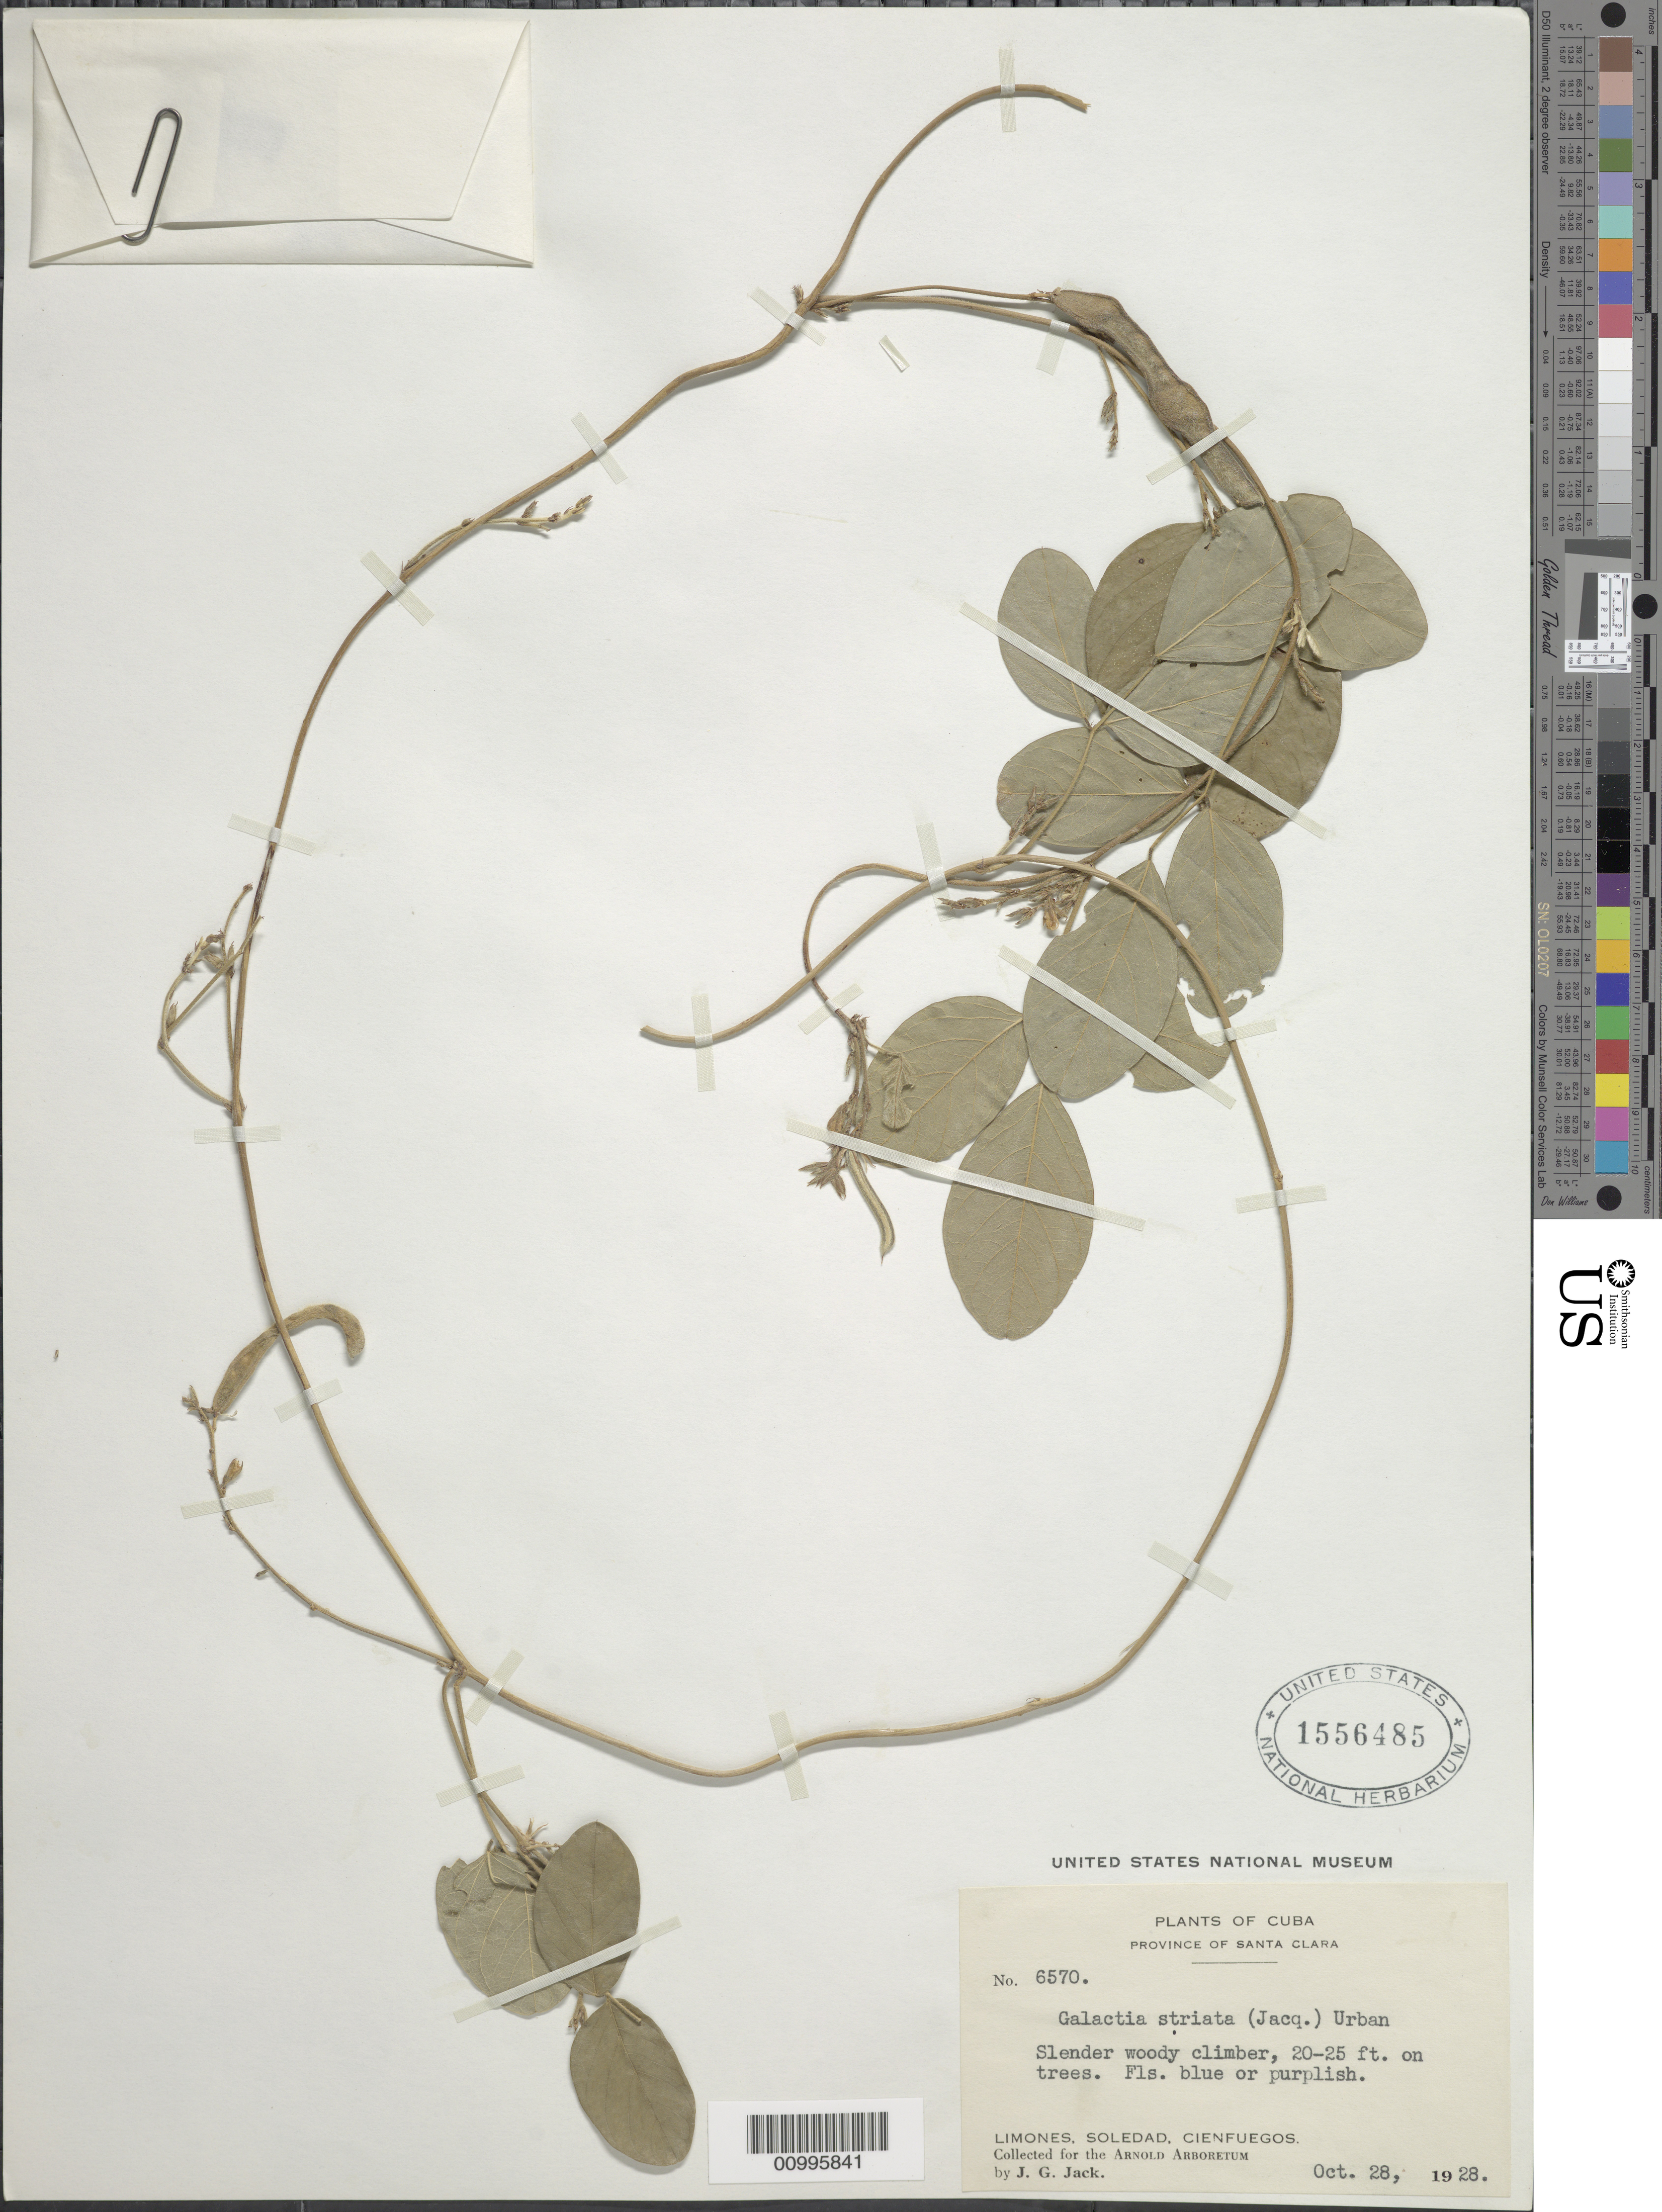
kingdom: Plantae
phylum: Tracheophyta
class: Magnoliopsida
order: Fabales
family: Fabaceae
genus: Galactia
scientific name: Galactia striata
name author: (Jacq.) Urb.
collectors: J. G. Jack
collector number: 6570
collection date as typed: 28 Oct 1928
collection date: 1928-10-28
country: Cuba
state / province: Villa Clara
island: Cuba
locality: Santa Clara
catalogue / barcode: US 1556485